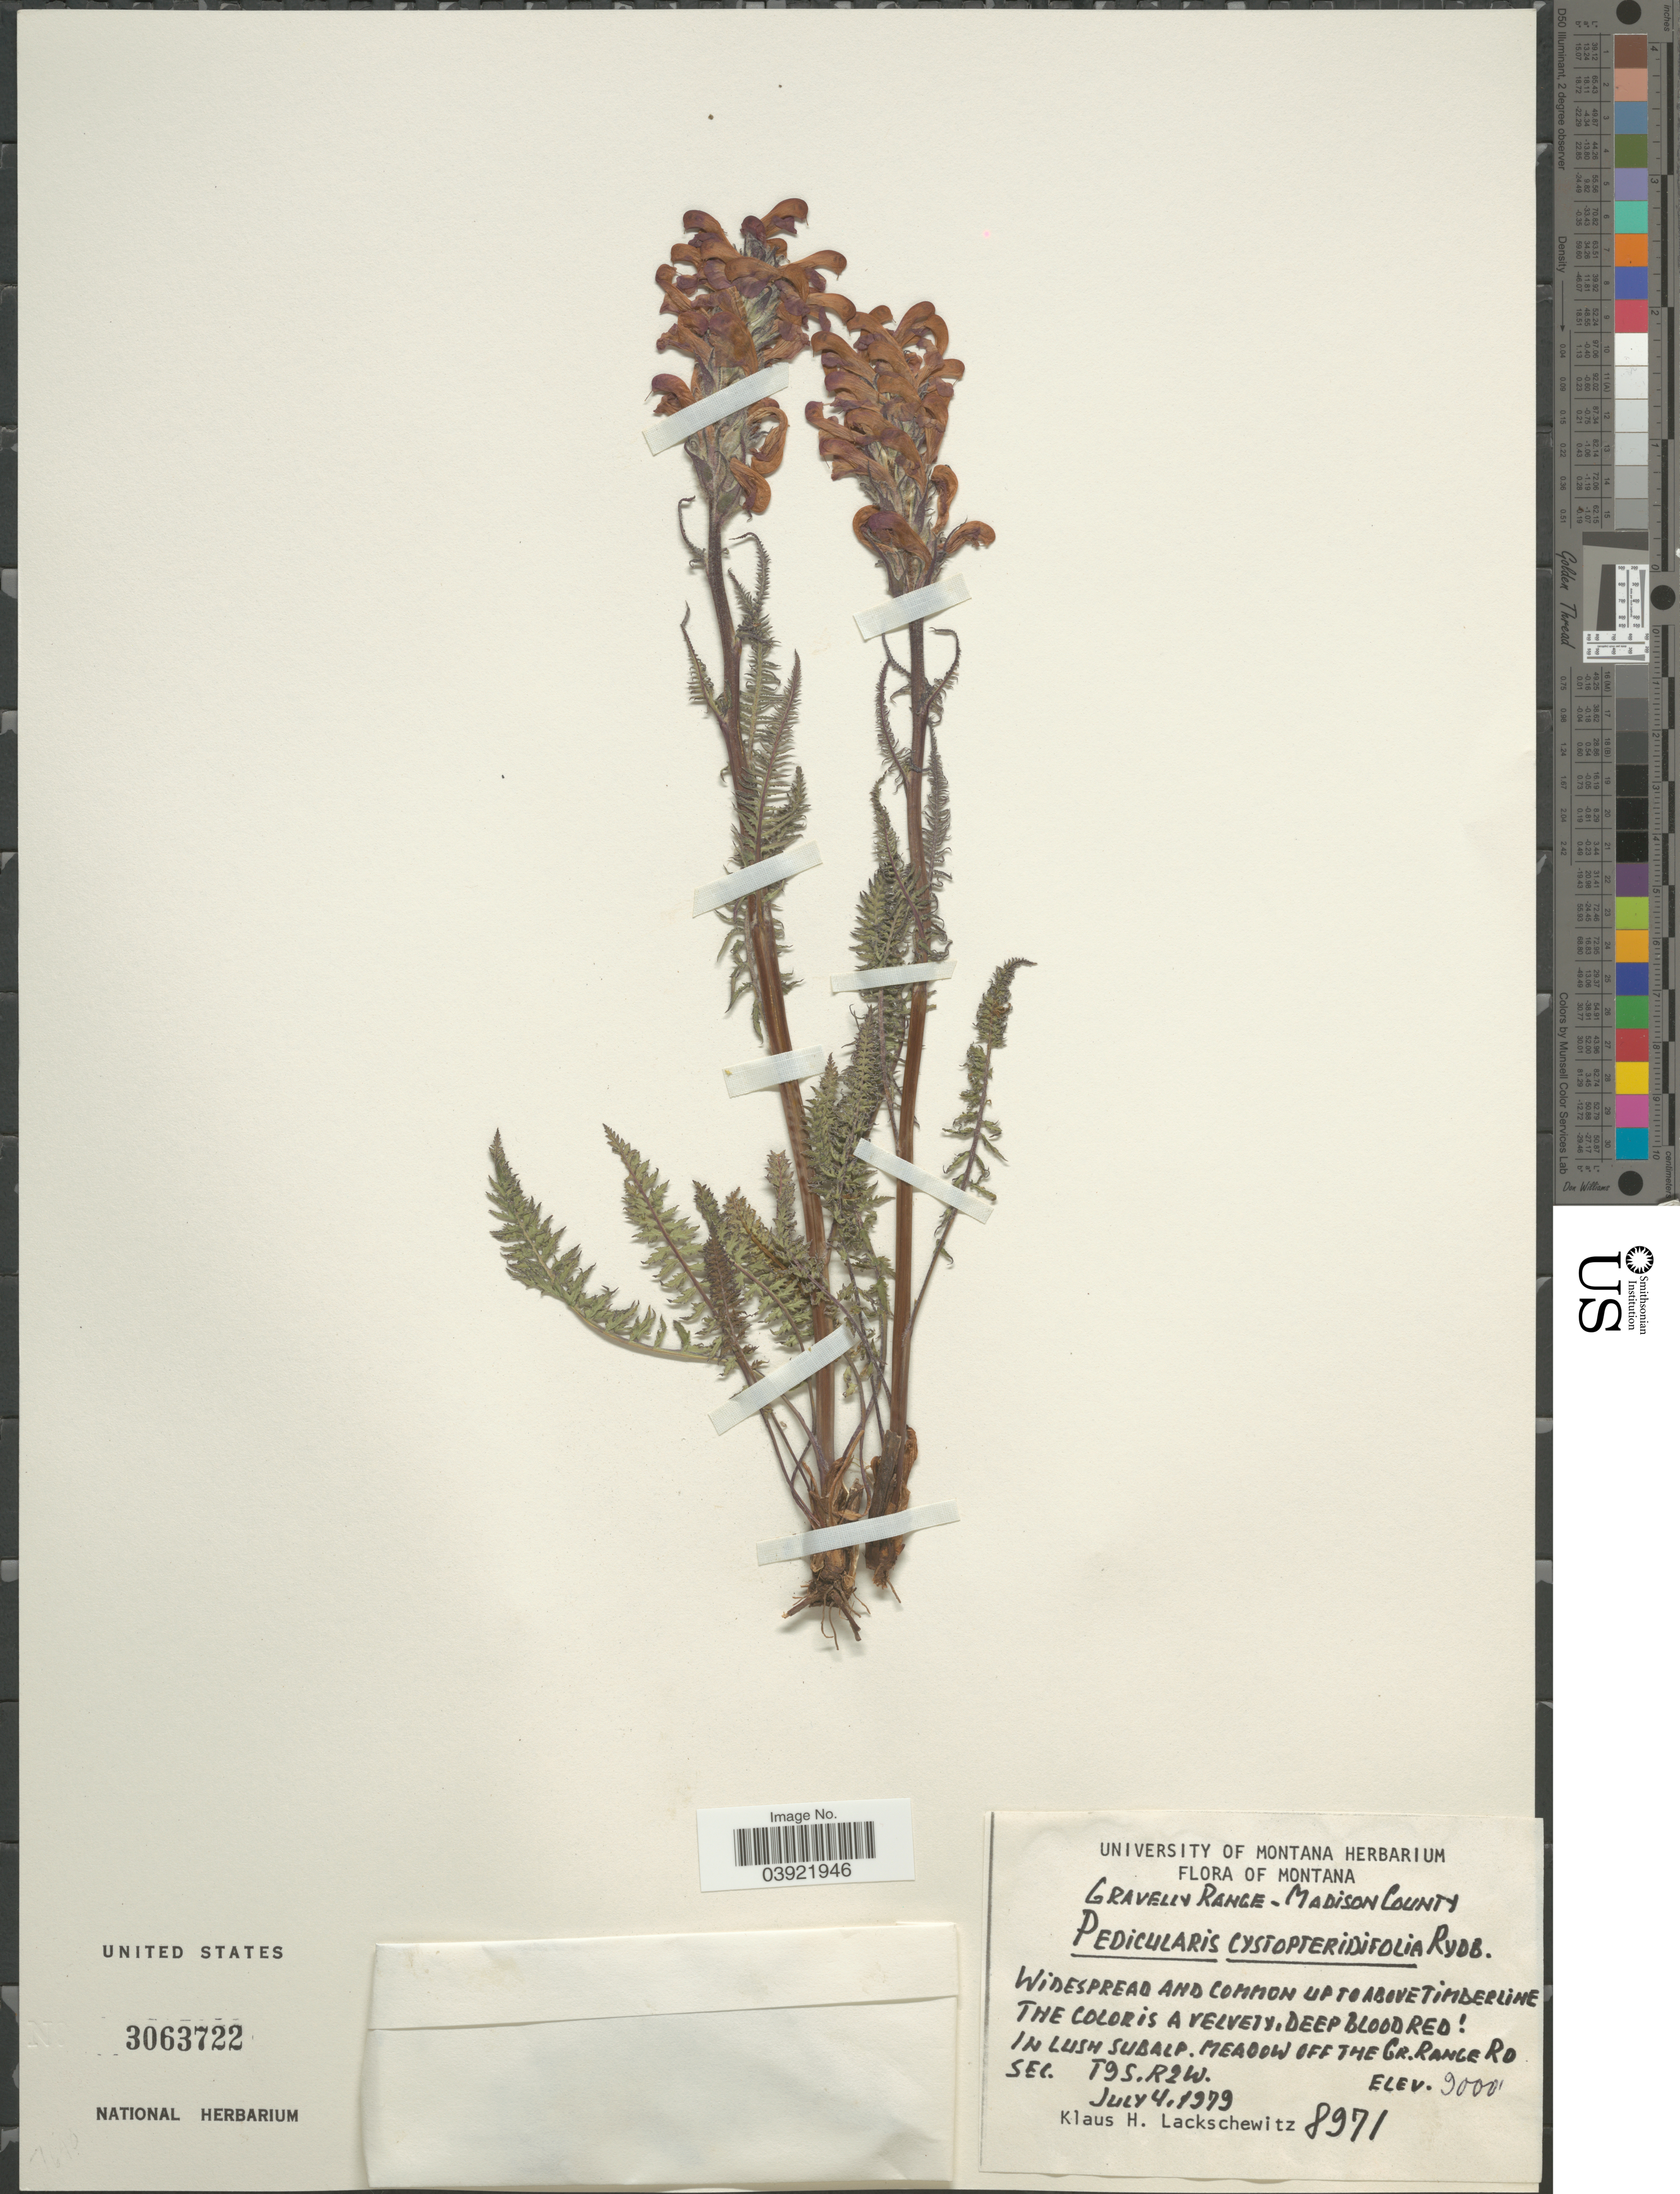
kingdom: Plantae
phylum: Tracheophyta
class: Magnoliopsida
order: Lamiales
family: Orobanchaceae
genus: Pedicularis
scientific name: Pedicularis cystopteridifolia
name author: Rydb.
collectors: K. Lackschewitz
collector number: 8971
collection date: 1979-07-04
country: United States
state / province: Montana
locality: Graveline Range - Madison County. meadow off the Gr. Range RD Sec. T95.R2W.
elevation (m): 2743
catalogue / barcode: US 3063722